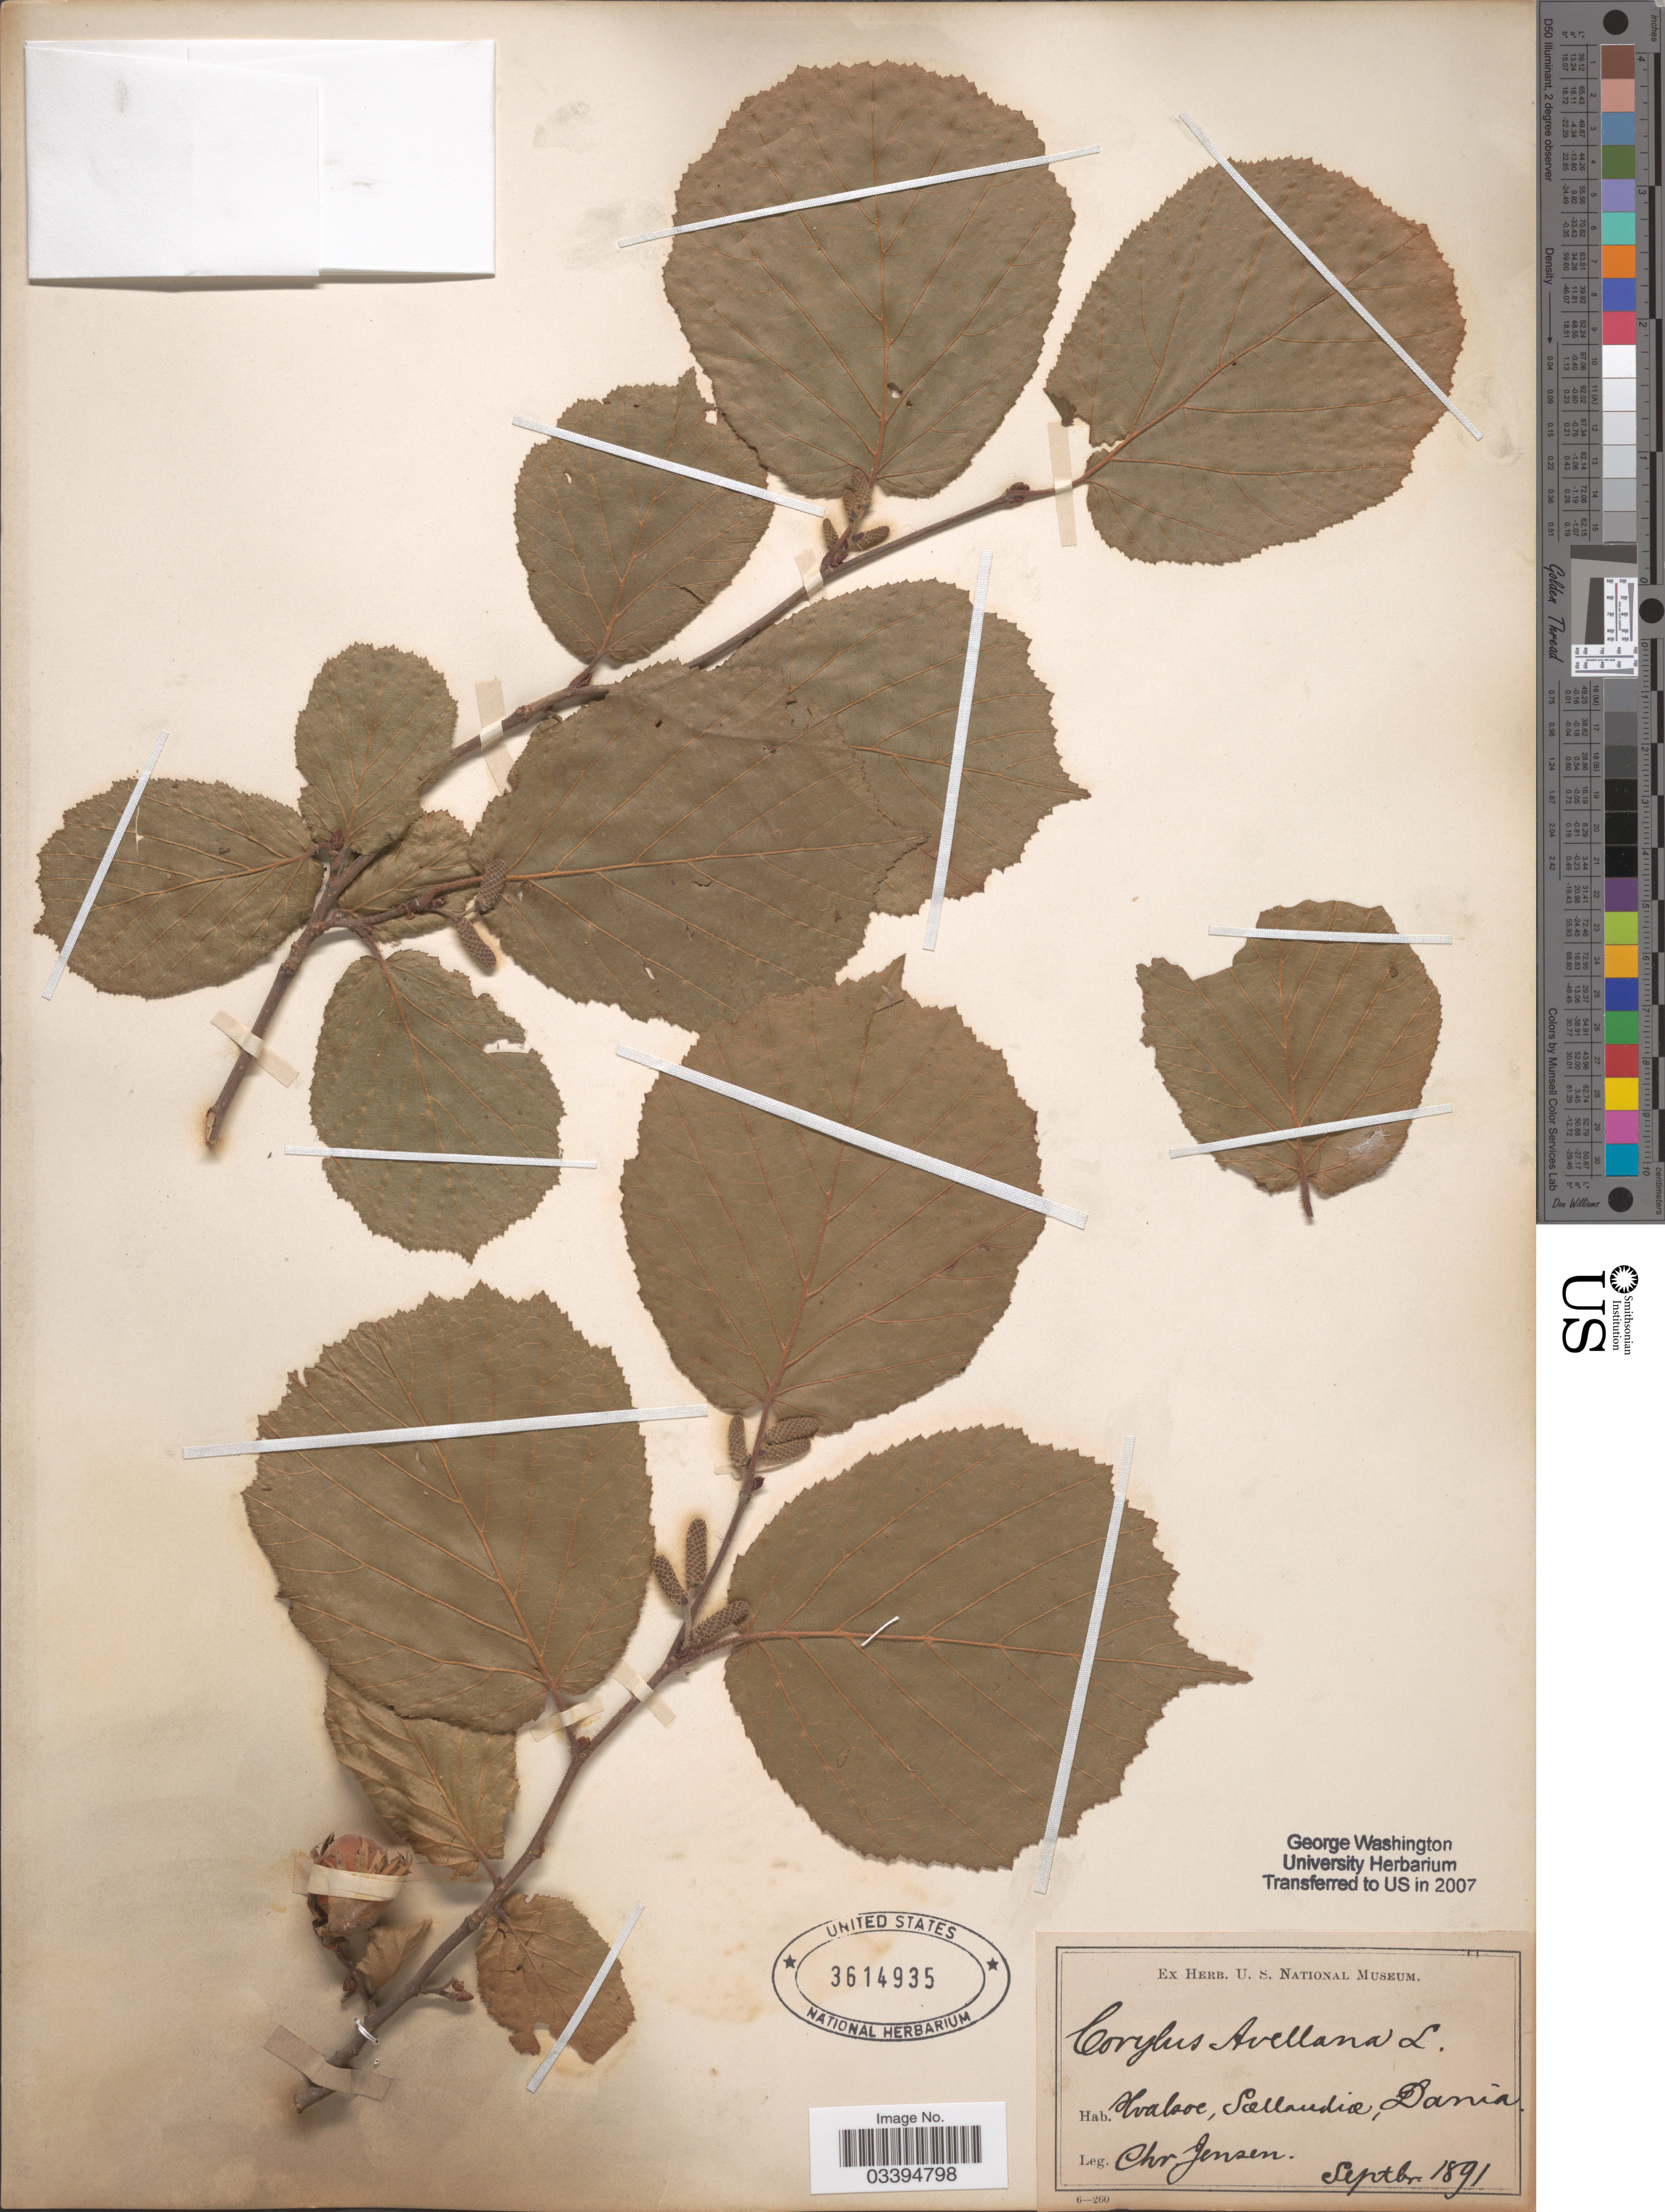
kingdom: Plantae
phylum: Tracheophyta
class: Magnoliopsida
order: Fagales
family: Betulaceae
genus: Corylus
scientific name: Corylus avellana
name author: L.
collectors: C. E. O. Jensen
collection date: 1891-09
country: Denmark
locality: Hvalsoe, Sællandiæ, Dania.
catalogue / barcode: US 3614935